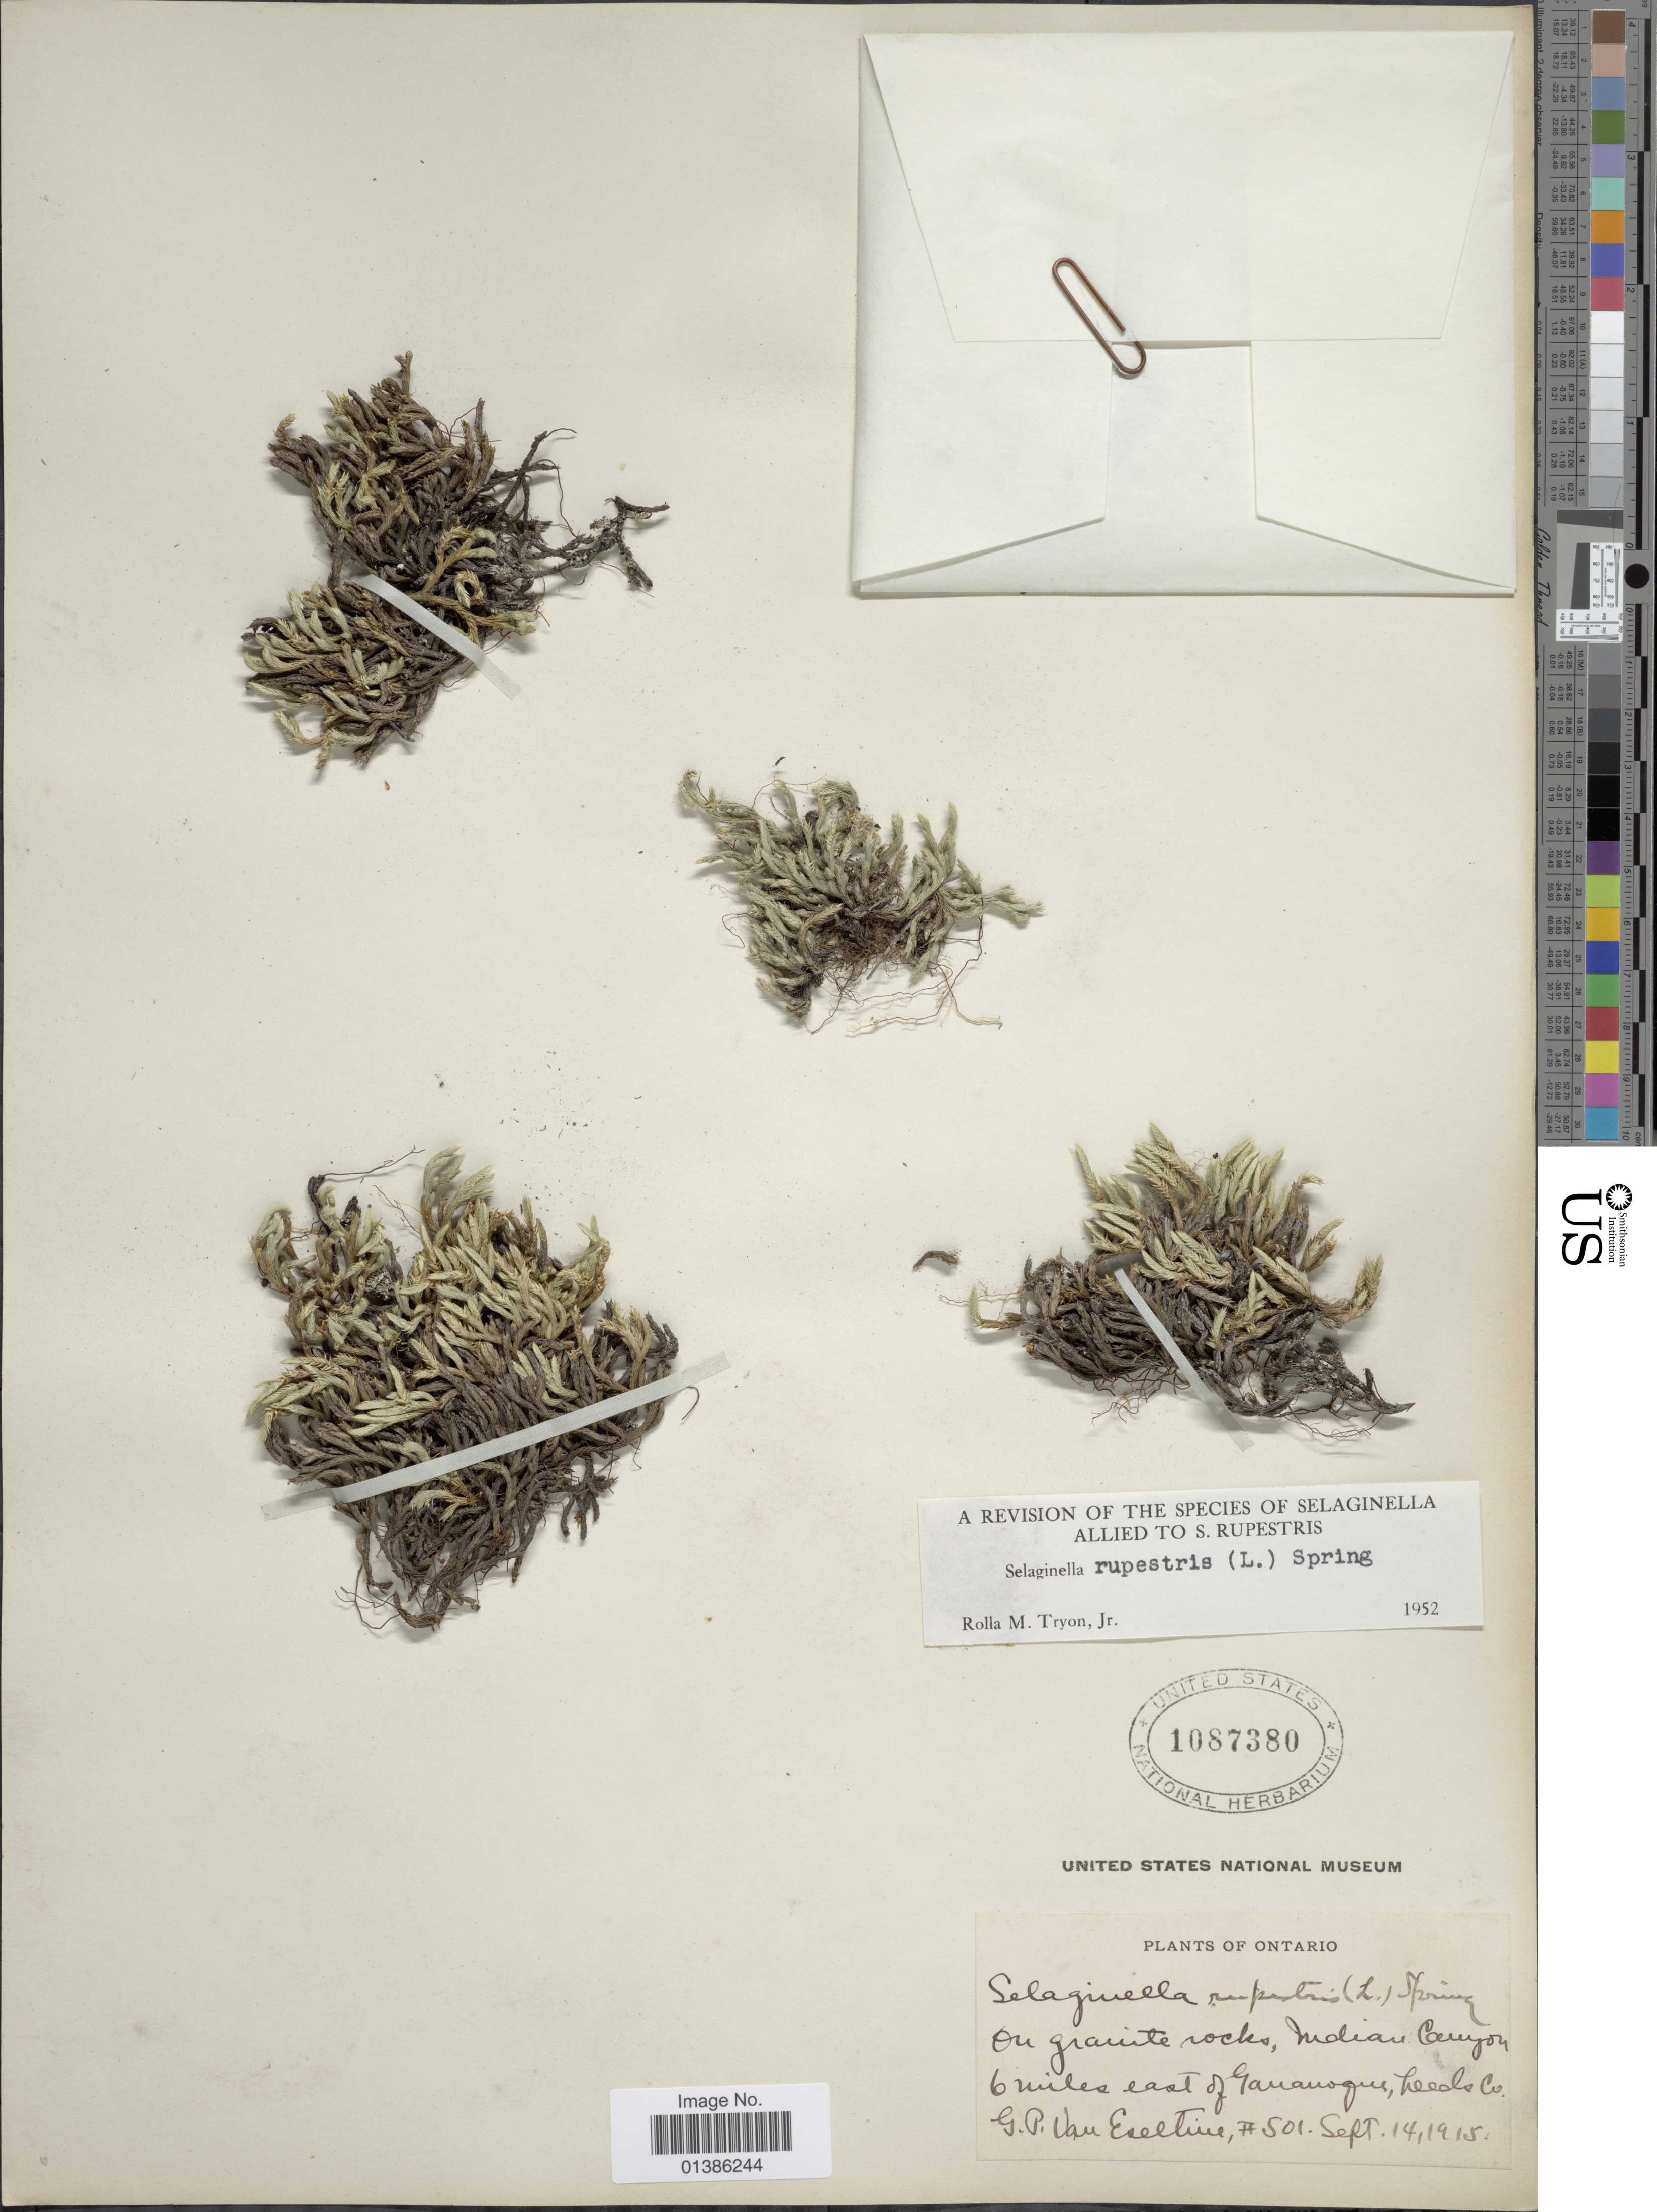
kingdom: Plantae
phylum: Tracheophyta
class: Lycopodiopsida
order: Selaginellales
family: Selaginellaceae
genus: Selaginella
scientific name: Selaginella rupestris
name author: (L.) Spring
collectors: G. P. Van Eseltine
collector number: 501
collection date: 1915-09-14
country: Canada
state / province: Ontario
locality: On granite rocks, Indian Canyon. 6 miles east of Gananoque, Leeds Co.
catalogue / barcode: US 1087380